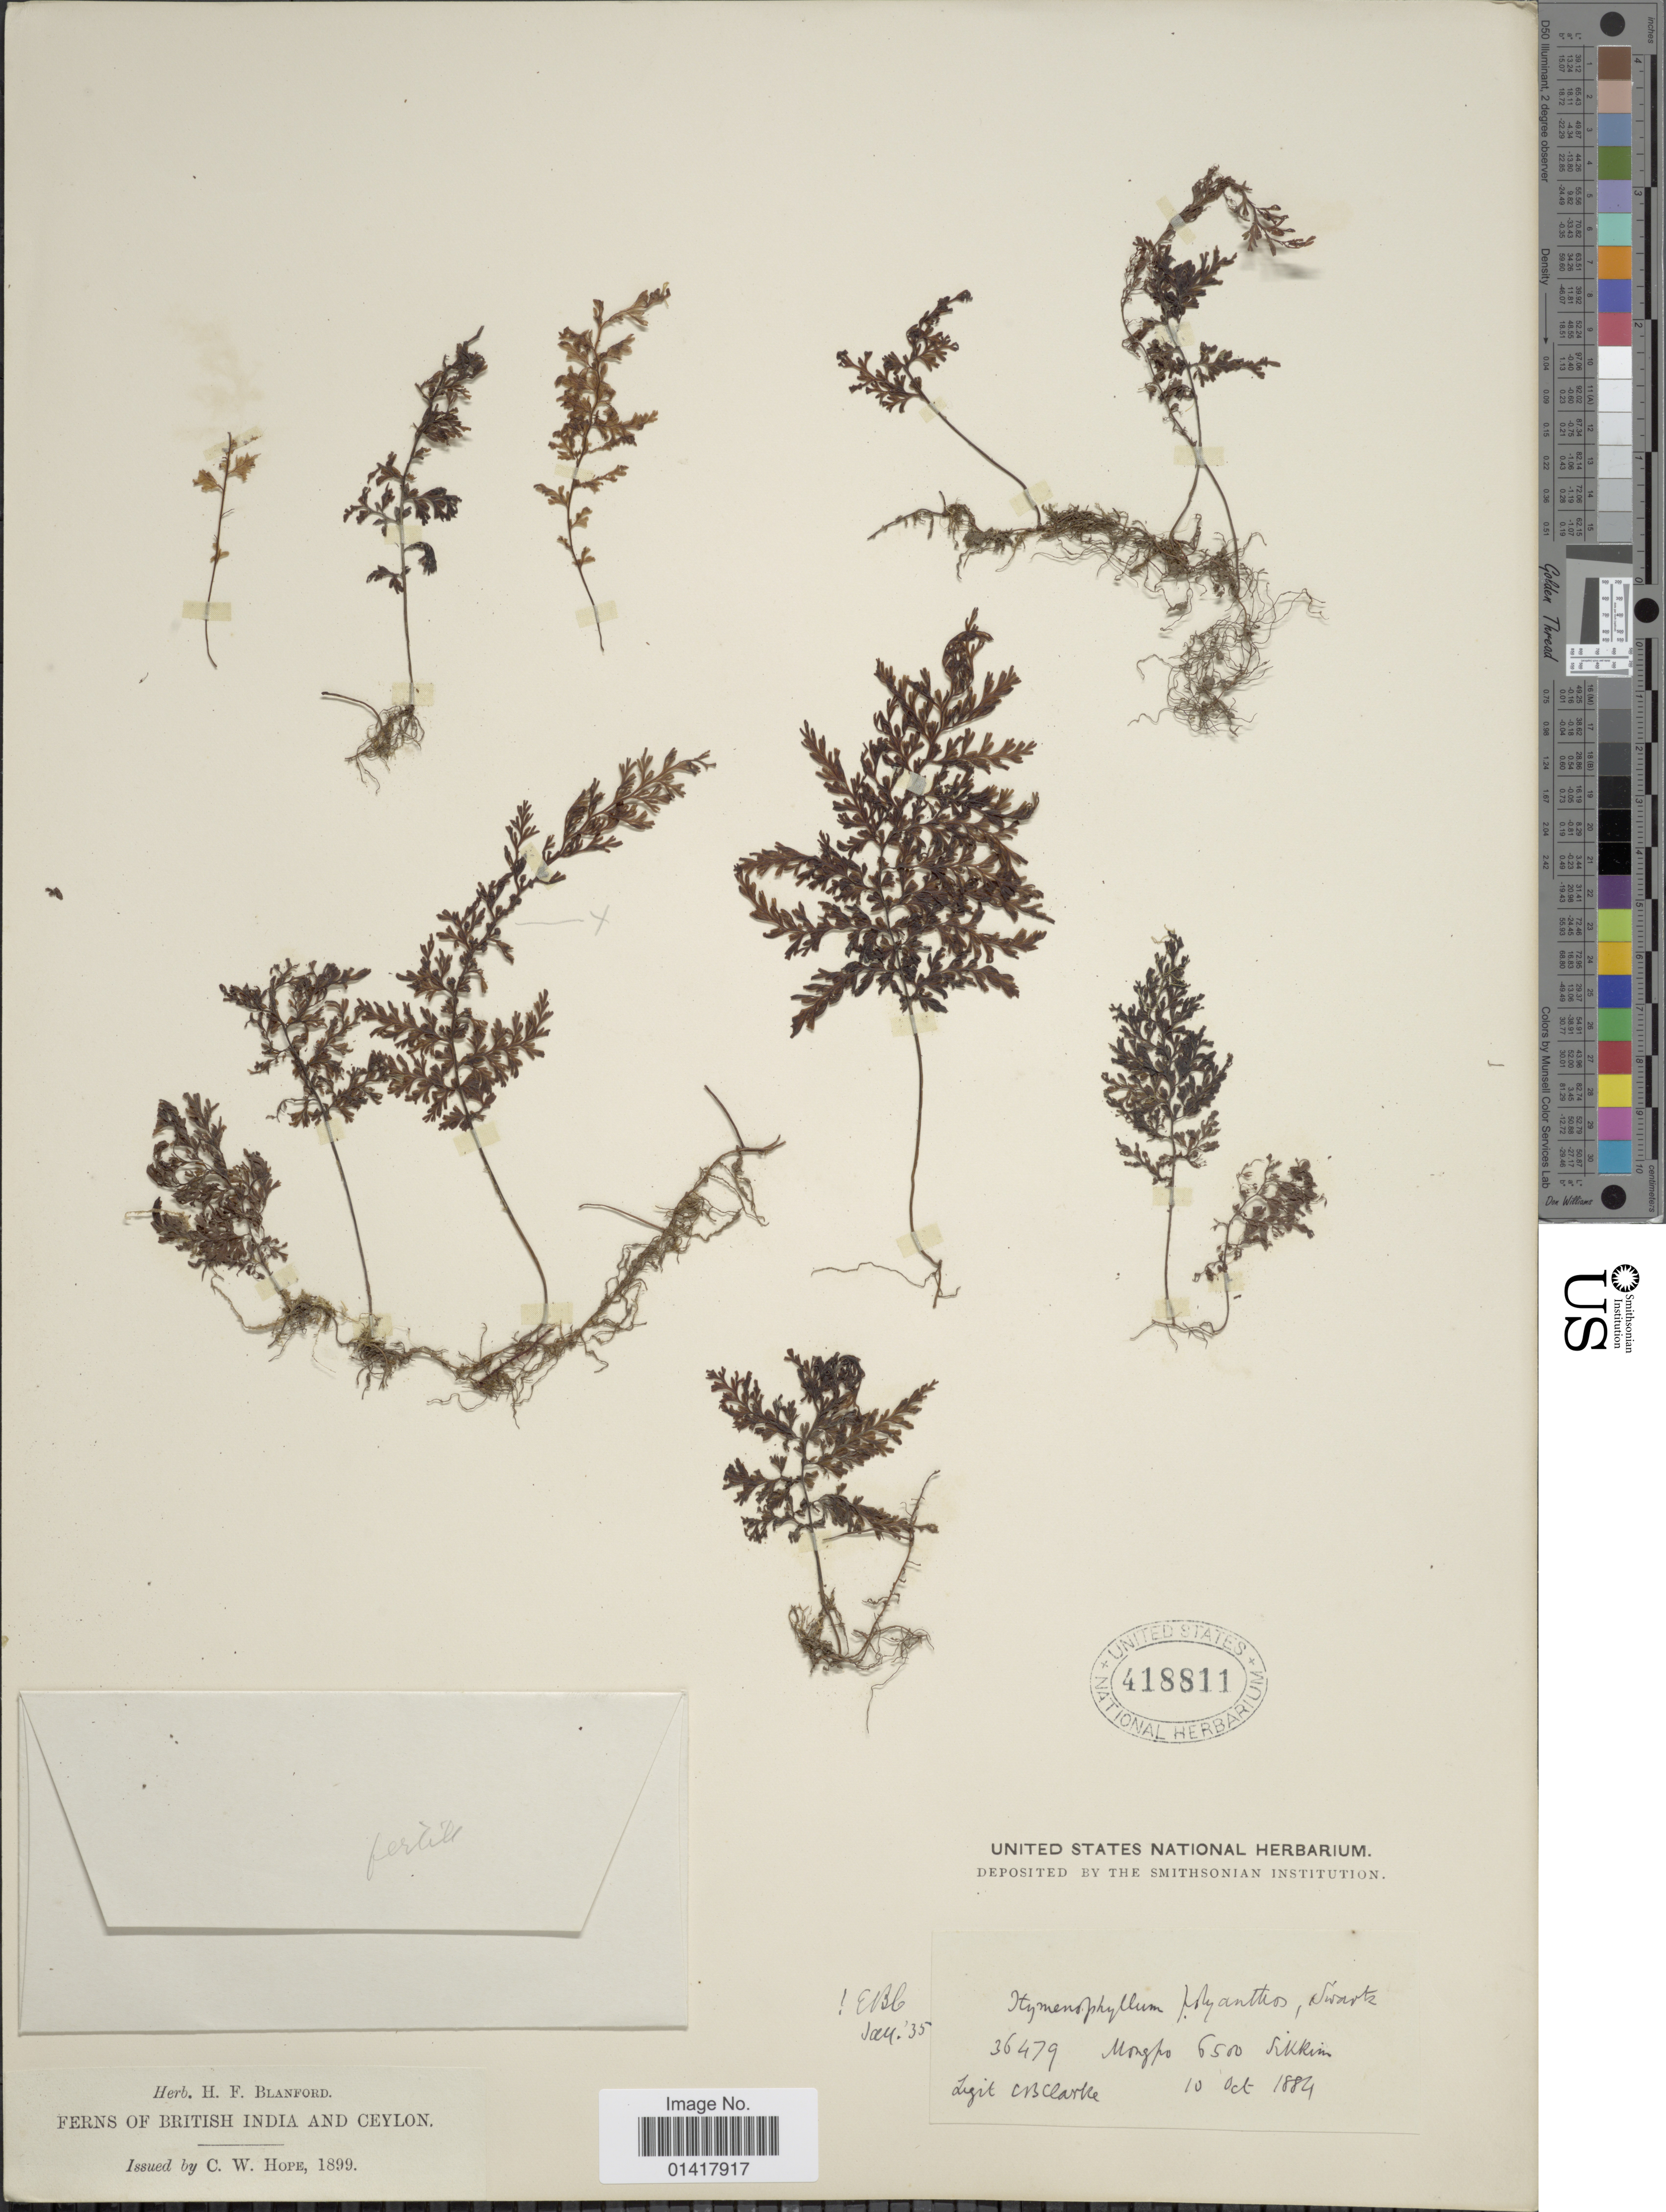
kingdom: Plantae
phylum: Tracheophyta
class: Polypodiopsida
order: Hymenophyllales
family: Hymenophyllaceae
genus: Hymenophyllum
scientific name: Hymenophyllum polyanthos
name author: (Sw.) Sw.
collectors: C. B. Clarke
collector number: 36479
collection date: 1884-10-10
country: India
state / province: Sikkim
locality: Mongpo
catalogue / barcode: US 418811